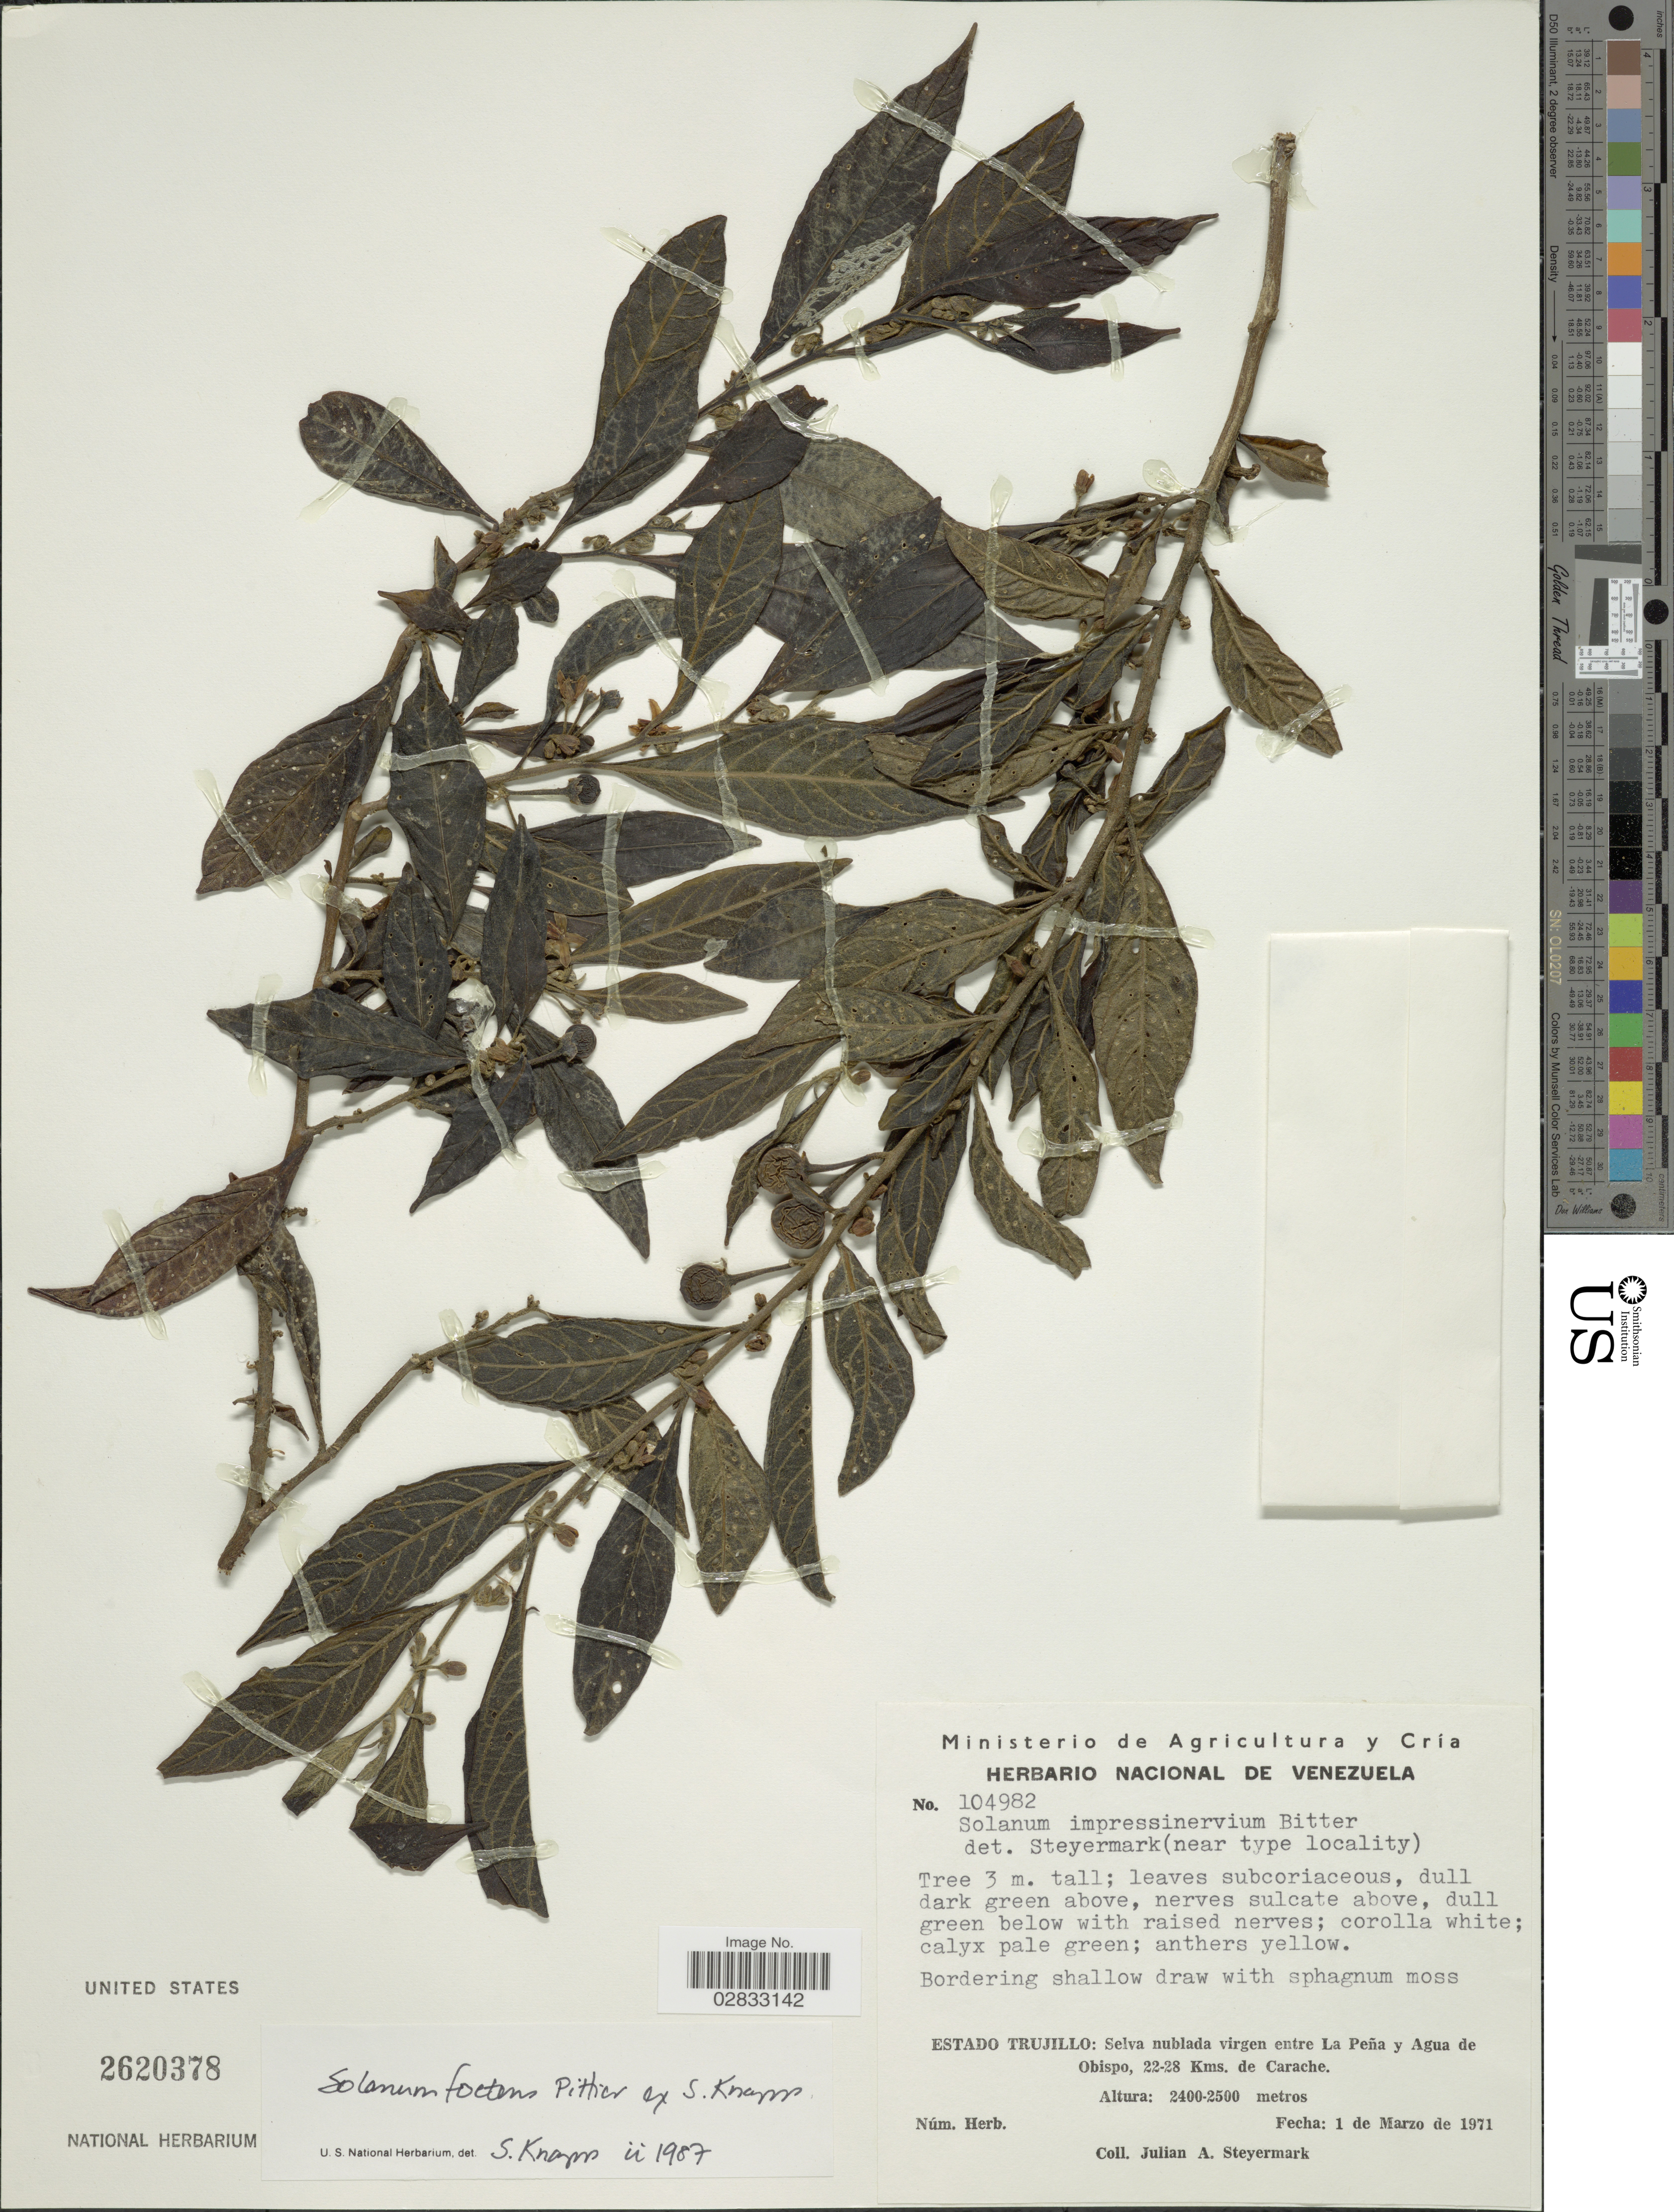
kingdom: Plantae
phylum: Tracheophyta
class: Magnoliopsida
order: Solanales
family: Solanaceae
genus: Solanum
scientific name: Solanum foetens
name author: Pittier ex S. Knapp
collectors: J. Steyermark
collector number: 104982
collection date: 1971-03-01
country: Venezuela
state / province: Trujillo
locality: Selva nublada virgen entre La Peña y Agua de Obispo, 22-28 Kms. de Carache.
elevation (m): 2400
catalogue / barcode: US 2620378